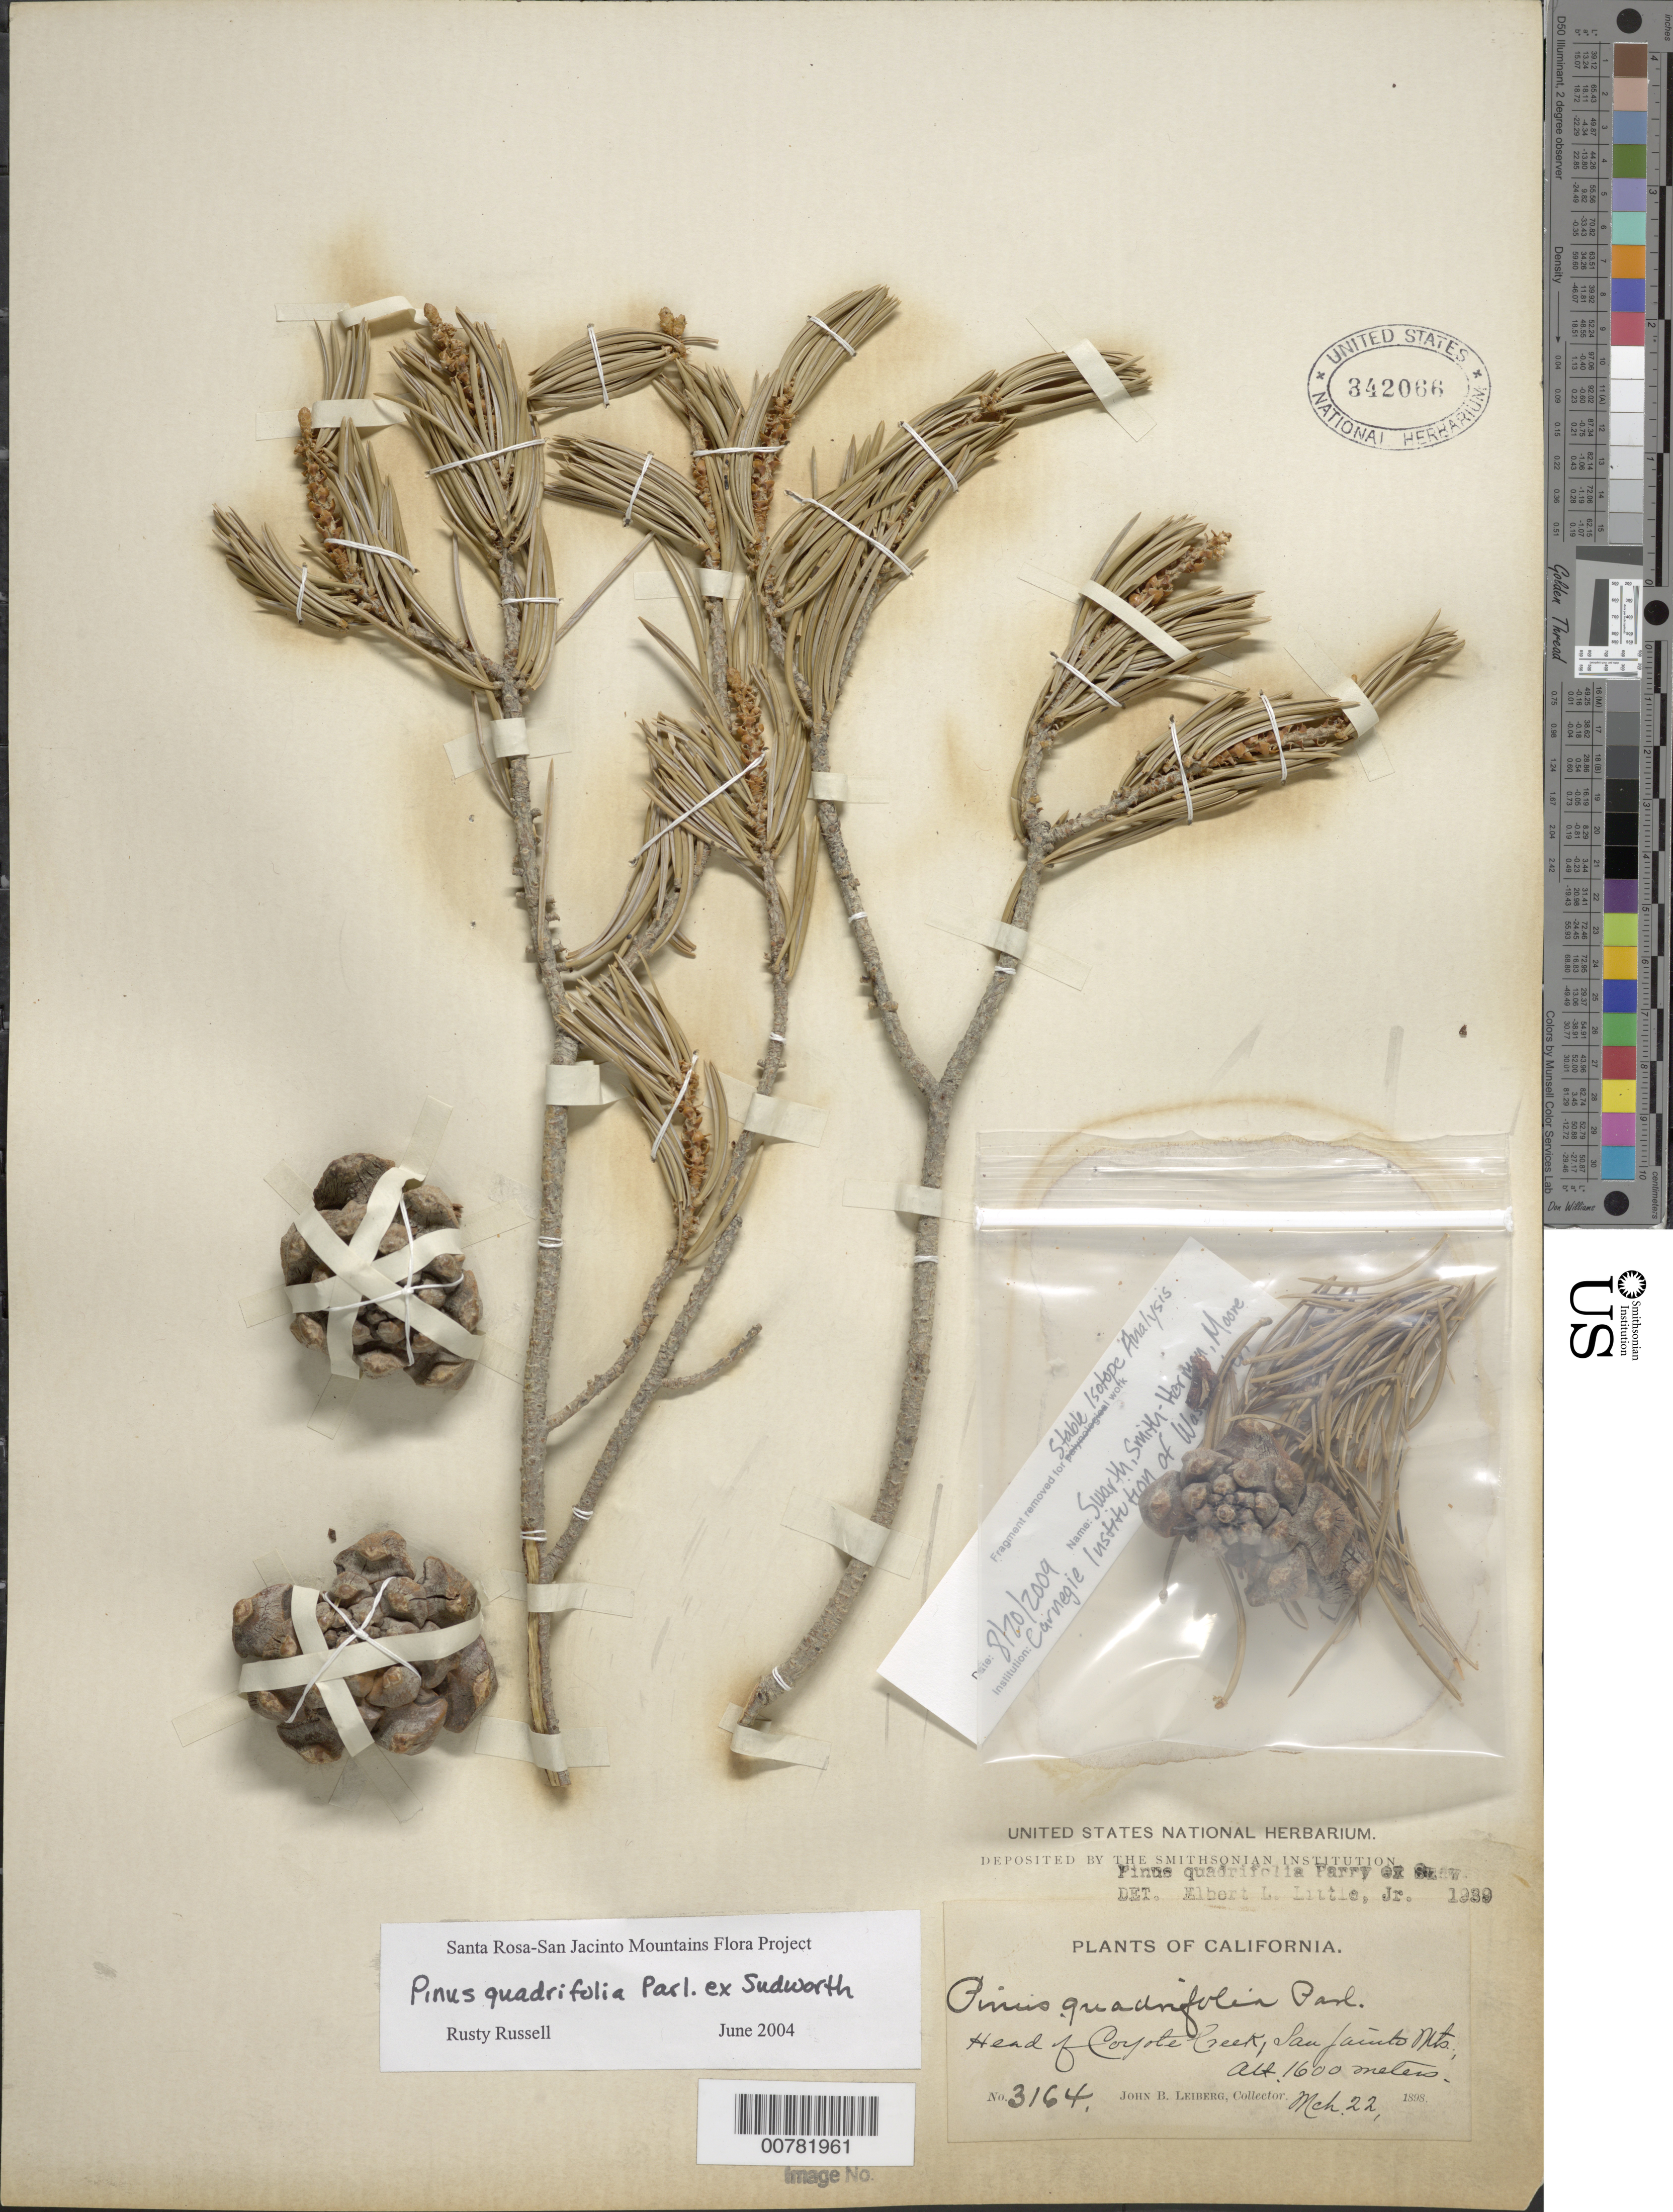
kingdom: Plantae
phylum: Tracheophyta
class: Pinopsida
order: Pinales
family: Pinaceae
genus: Pinus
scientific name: Pinus quadrifolia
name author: Parl. ex Sudw.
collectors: J. B. Leiberg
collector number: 3164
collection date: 1898-03-22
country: United States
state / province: California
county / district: Riverside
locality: Head of Coyote Creek, San Jacinto Mts.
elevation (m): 1600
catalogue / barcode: US 342066